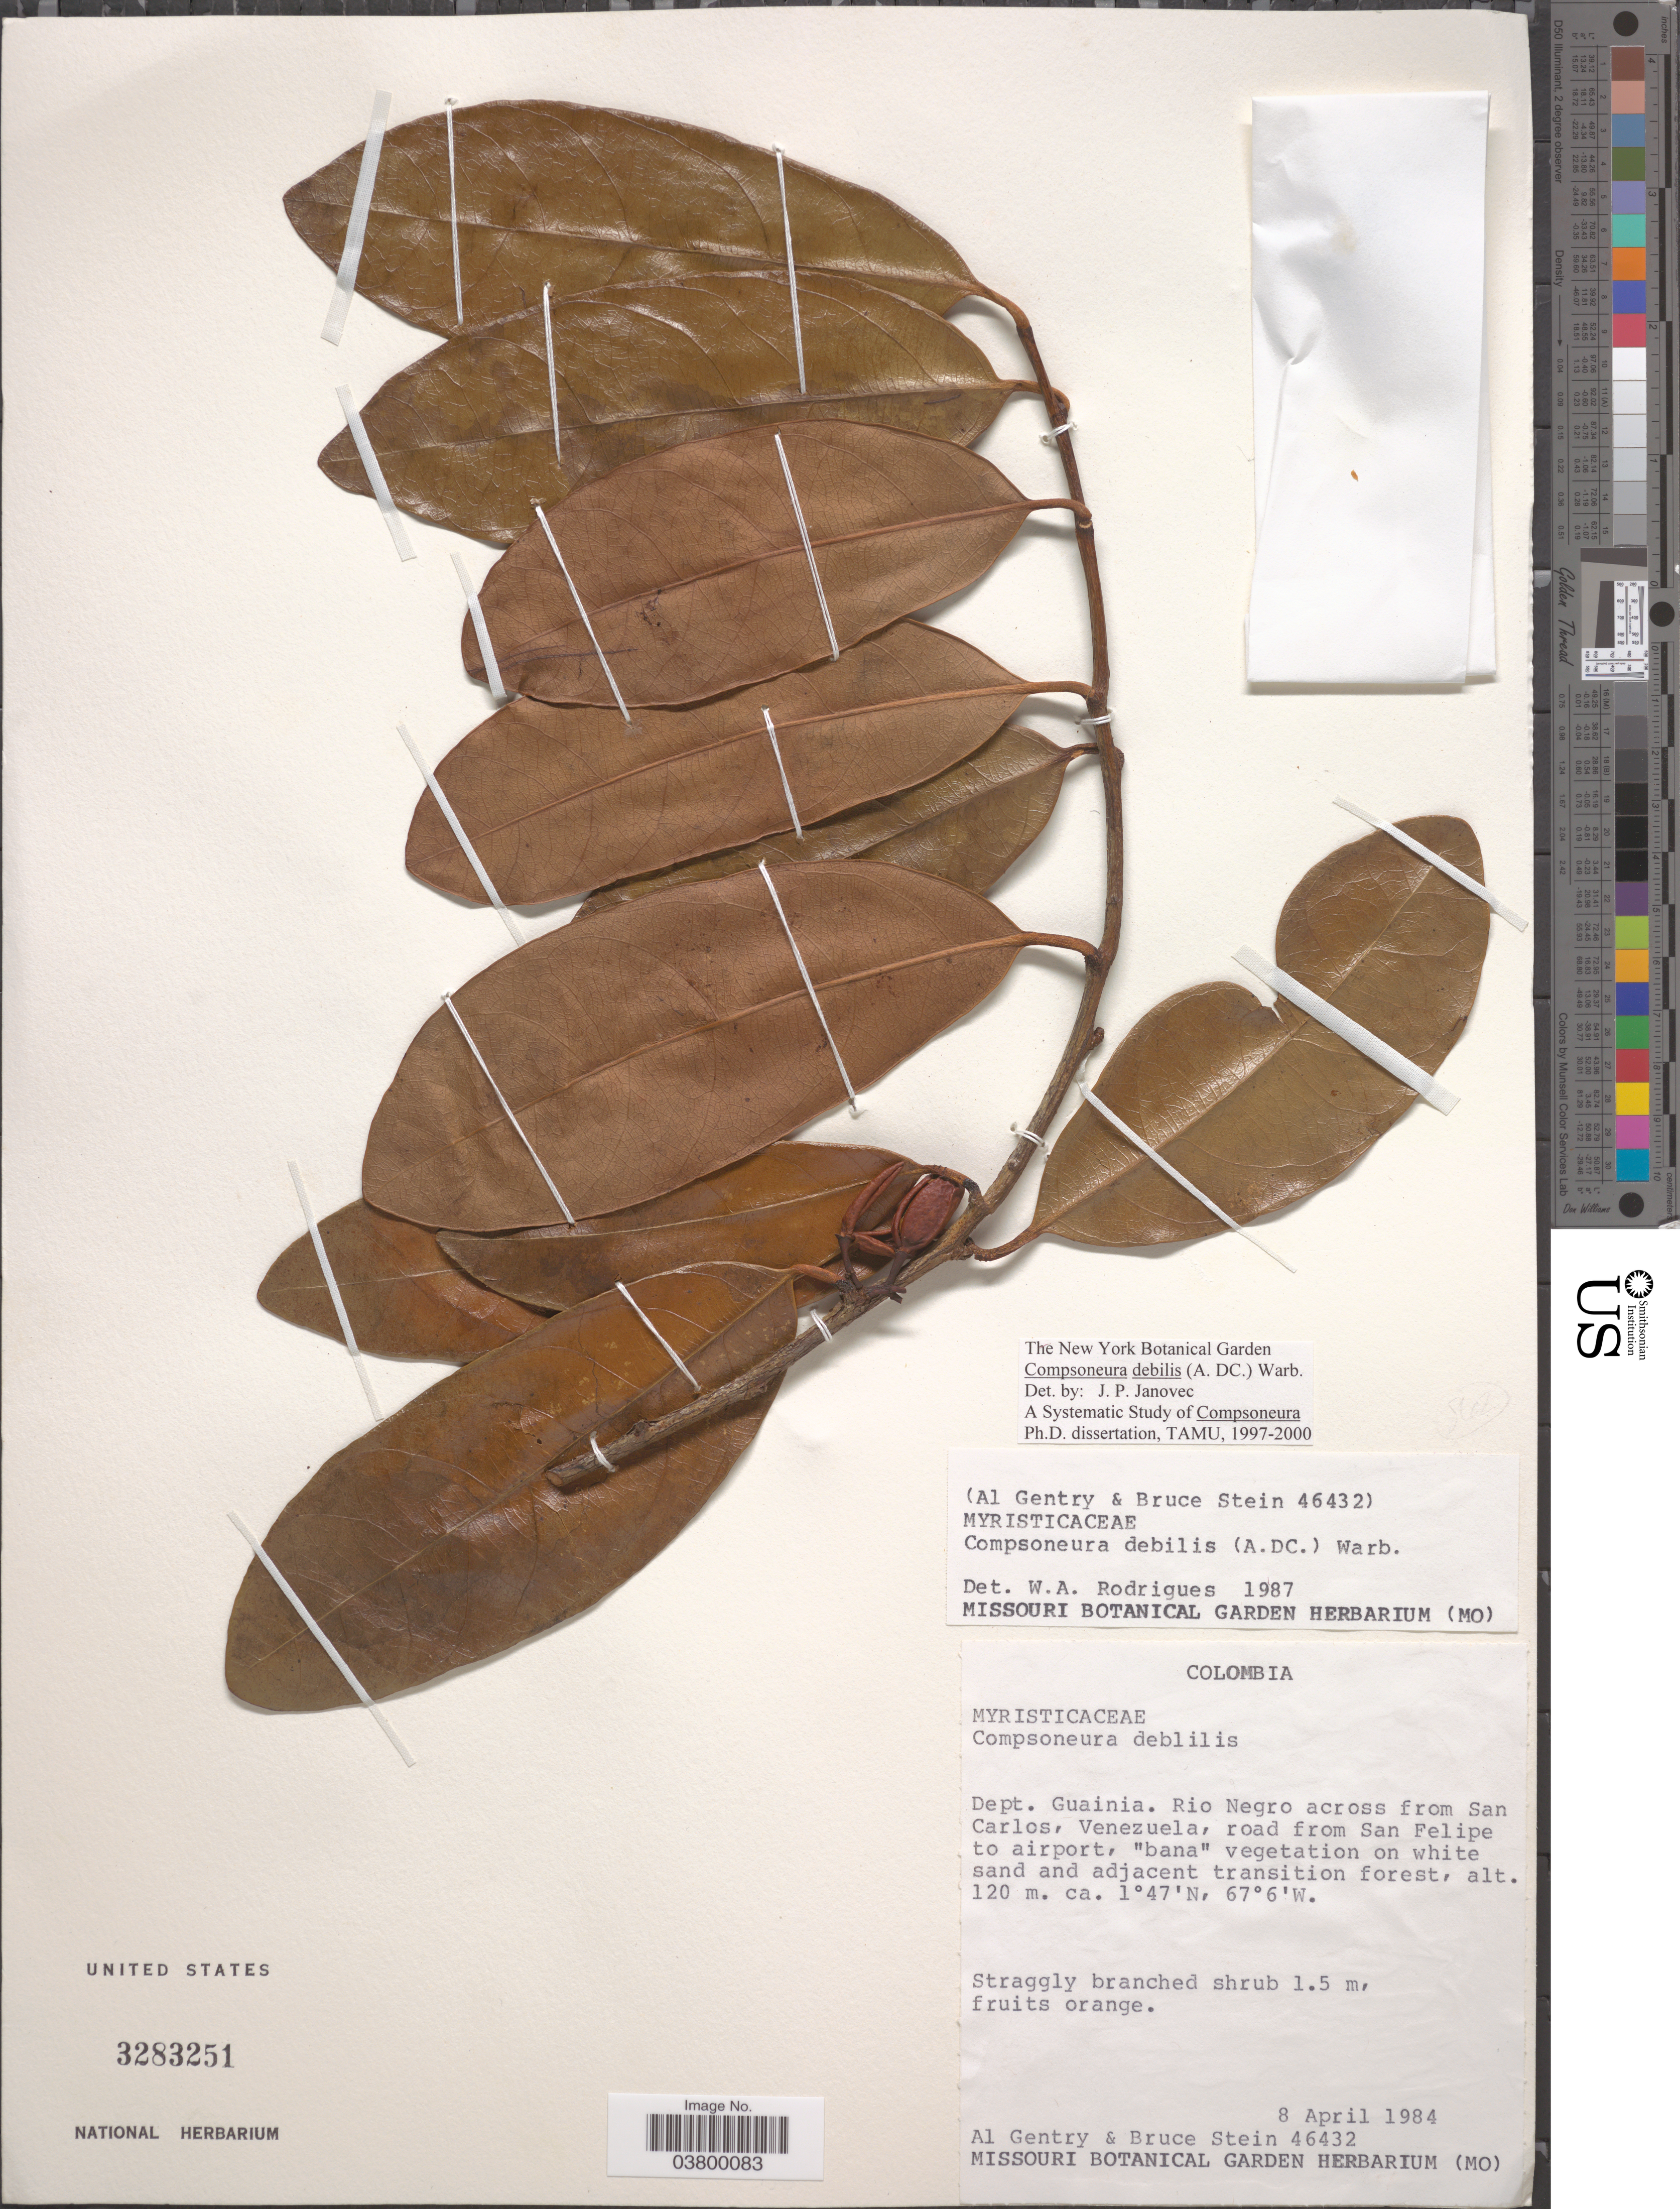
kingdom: Plantae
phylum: Tracheophyta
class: Magnoliopsida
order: Magnoliales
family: Myristicaceae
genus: Compsoneura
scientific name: Compsoneura debilis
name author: (Spruce ex A. DC.) Warb.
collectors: A. H. Gentry & B. A. Stein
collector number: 46432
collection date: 1984-04-08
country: Colombia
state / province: Guainía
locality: Dept. Guainia. Rio Negro across from San Carlos, Venezuela, road from San Felipe to airport.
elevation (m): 120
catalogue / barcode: US 3283251